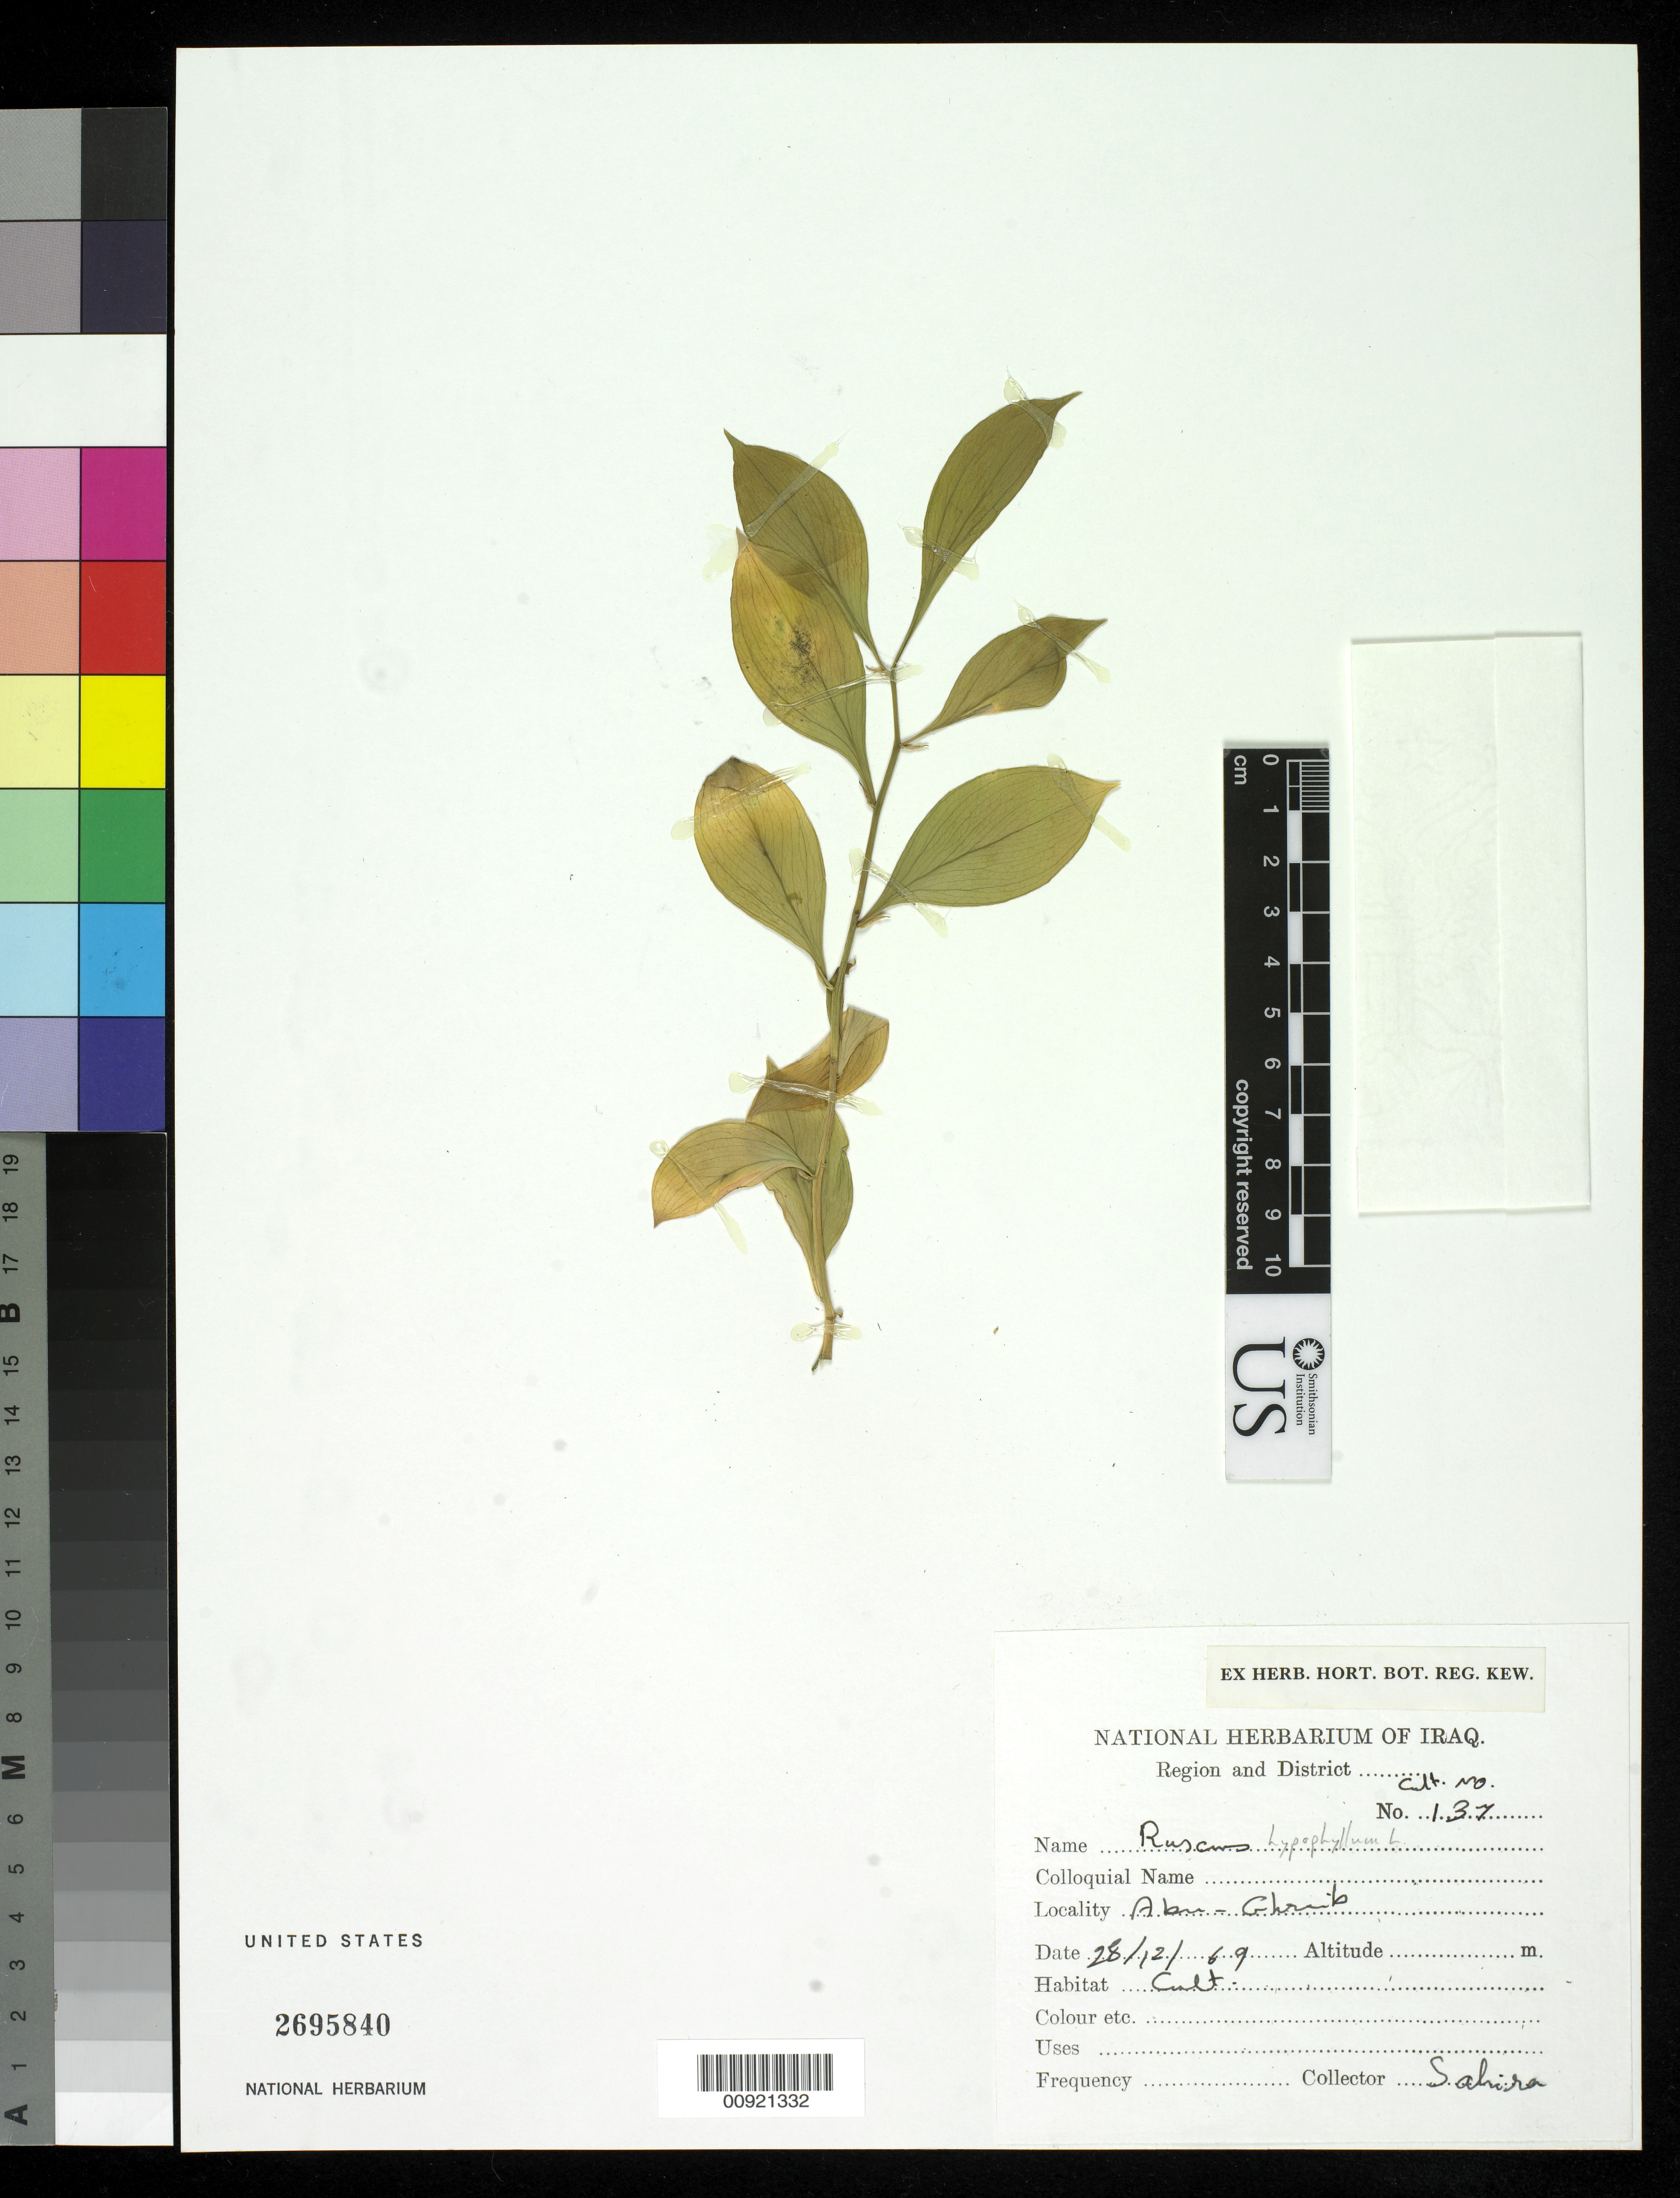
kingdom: Plantae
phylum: Tracheophyta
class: Liliopsida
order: Asparagales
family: Asparagaceae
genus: Ruscus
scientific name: Ruscus hypophyllum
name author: L.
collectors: -. Sahira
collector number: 137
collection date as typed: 28 Dec 1869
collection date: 1869-12-28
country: Iraq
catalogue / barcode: US 2695840